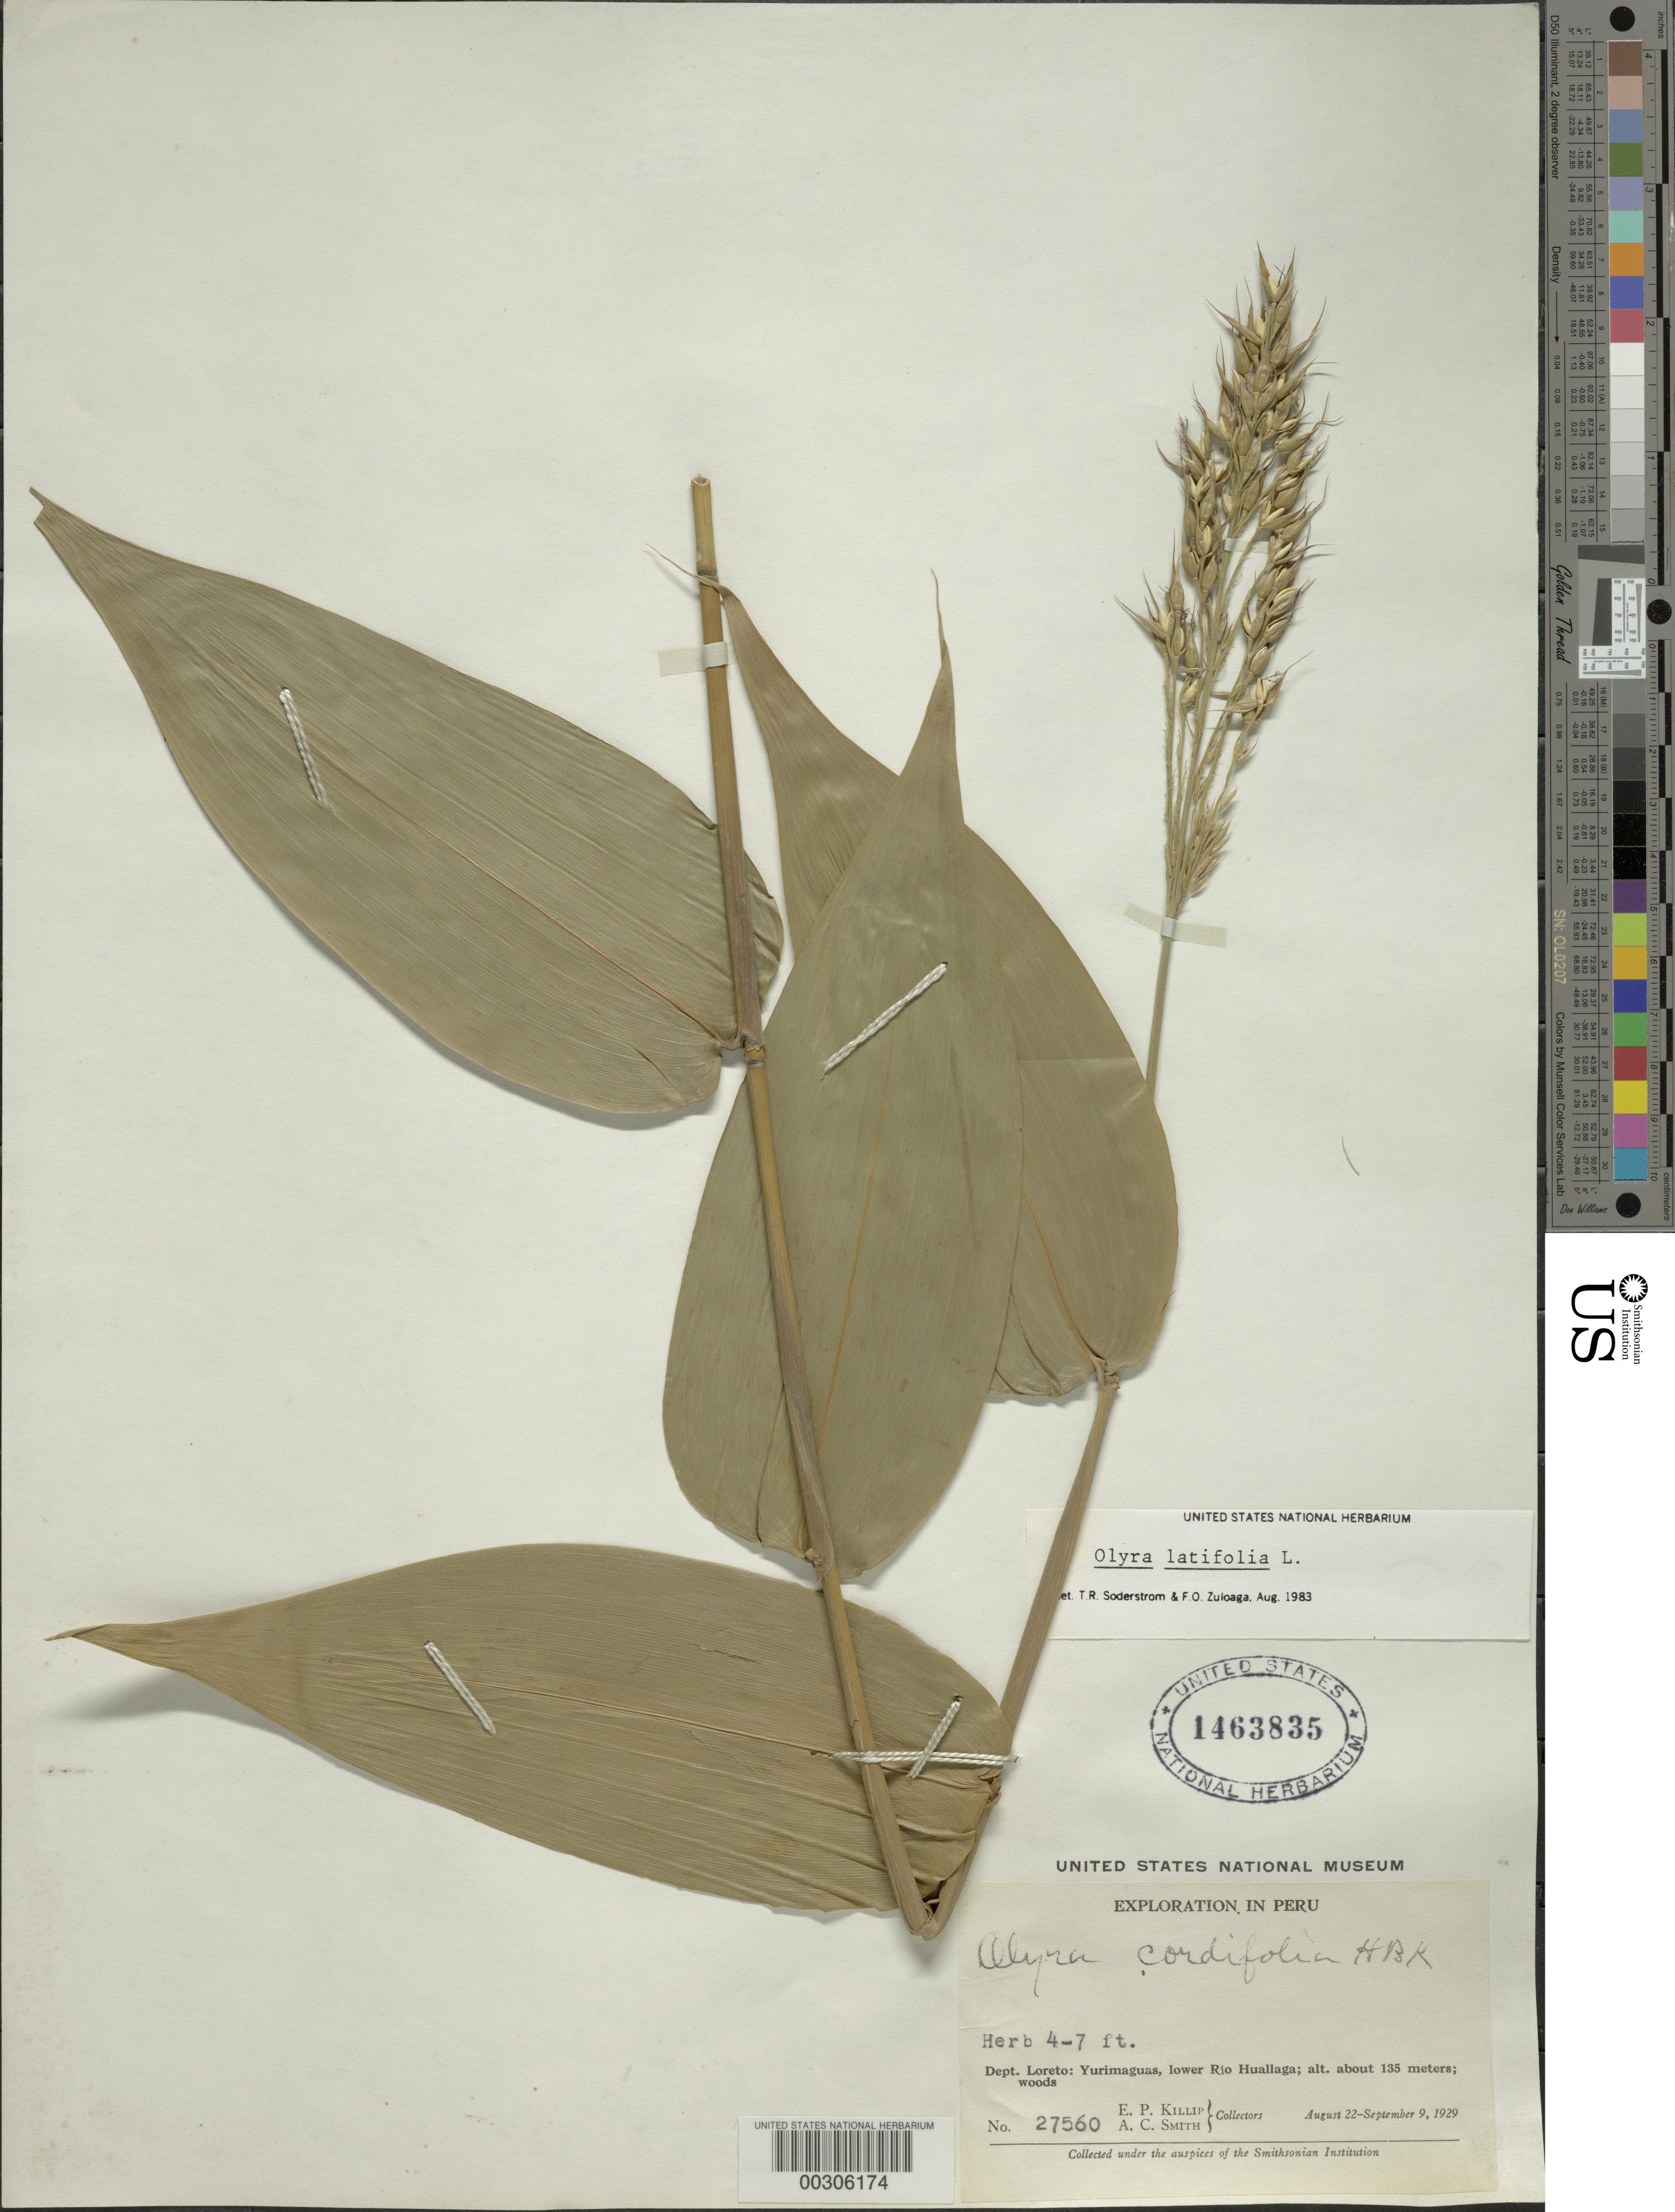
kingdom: Plantae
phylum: Tracheophyta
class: Liliopsida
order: Poales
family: Poaceae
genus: Olyra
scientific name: Olyra latifolia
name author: L.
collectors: E. P. Killip & A. C. Smith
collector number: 27560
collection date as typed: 22 Aug 1929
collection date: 1929-08-22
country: Peru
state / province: Loreto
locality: Yurimaguas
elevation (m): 135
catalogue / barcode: US 1463835